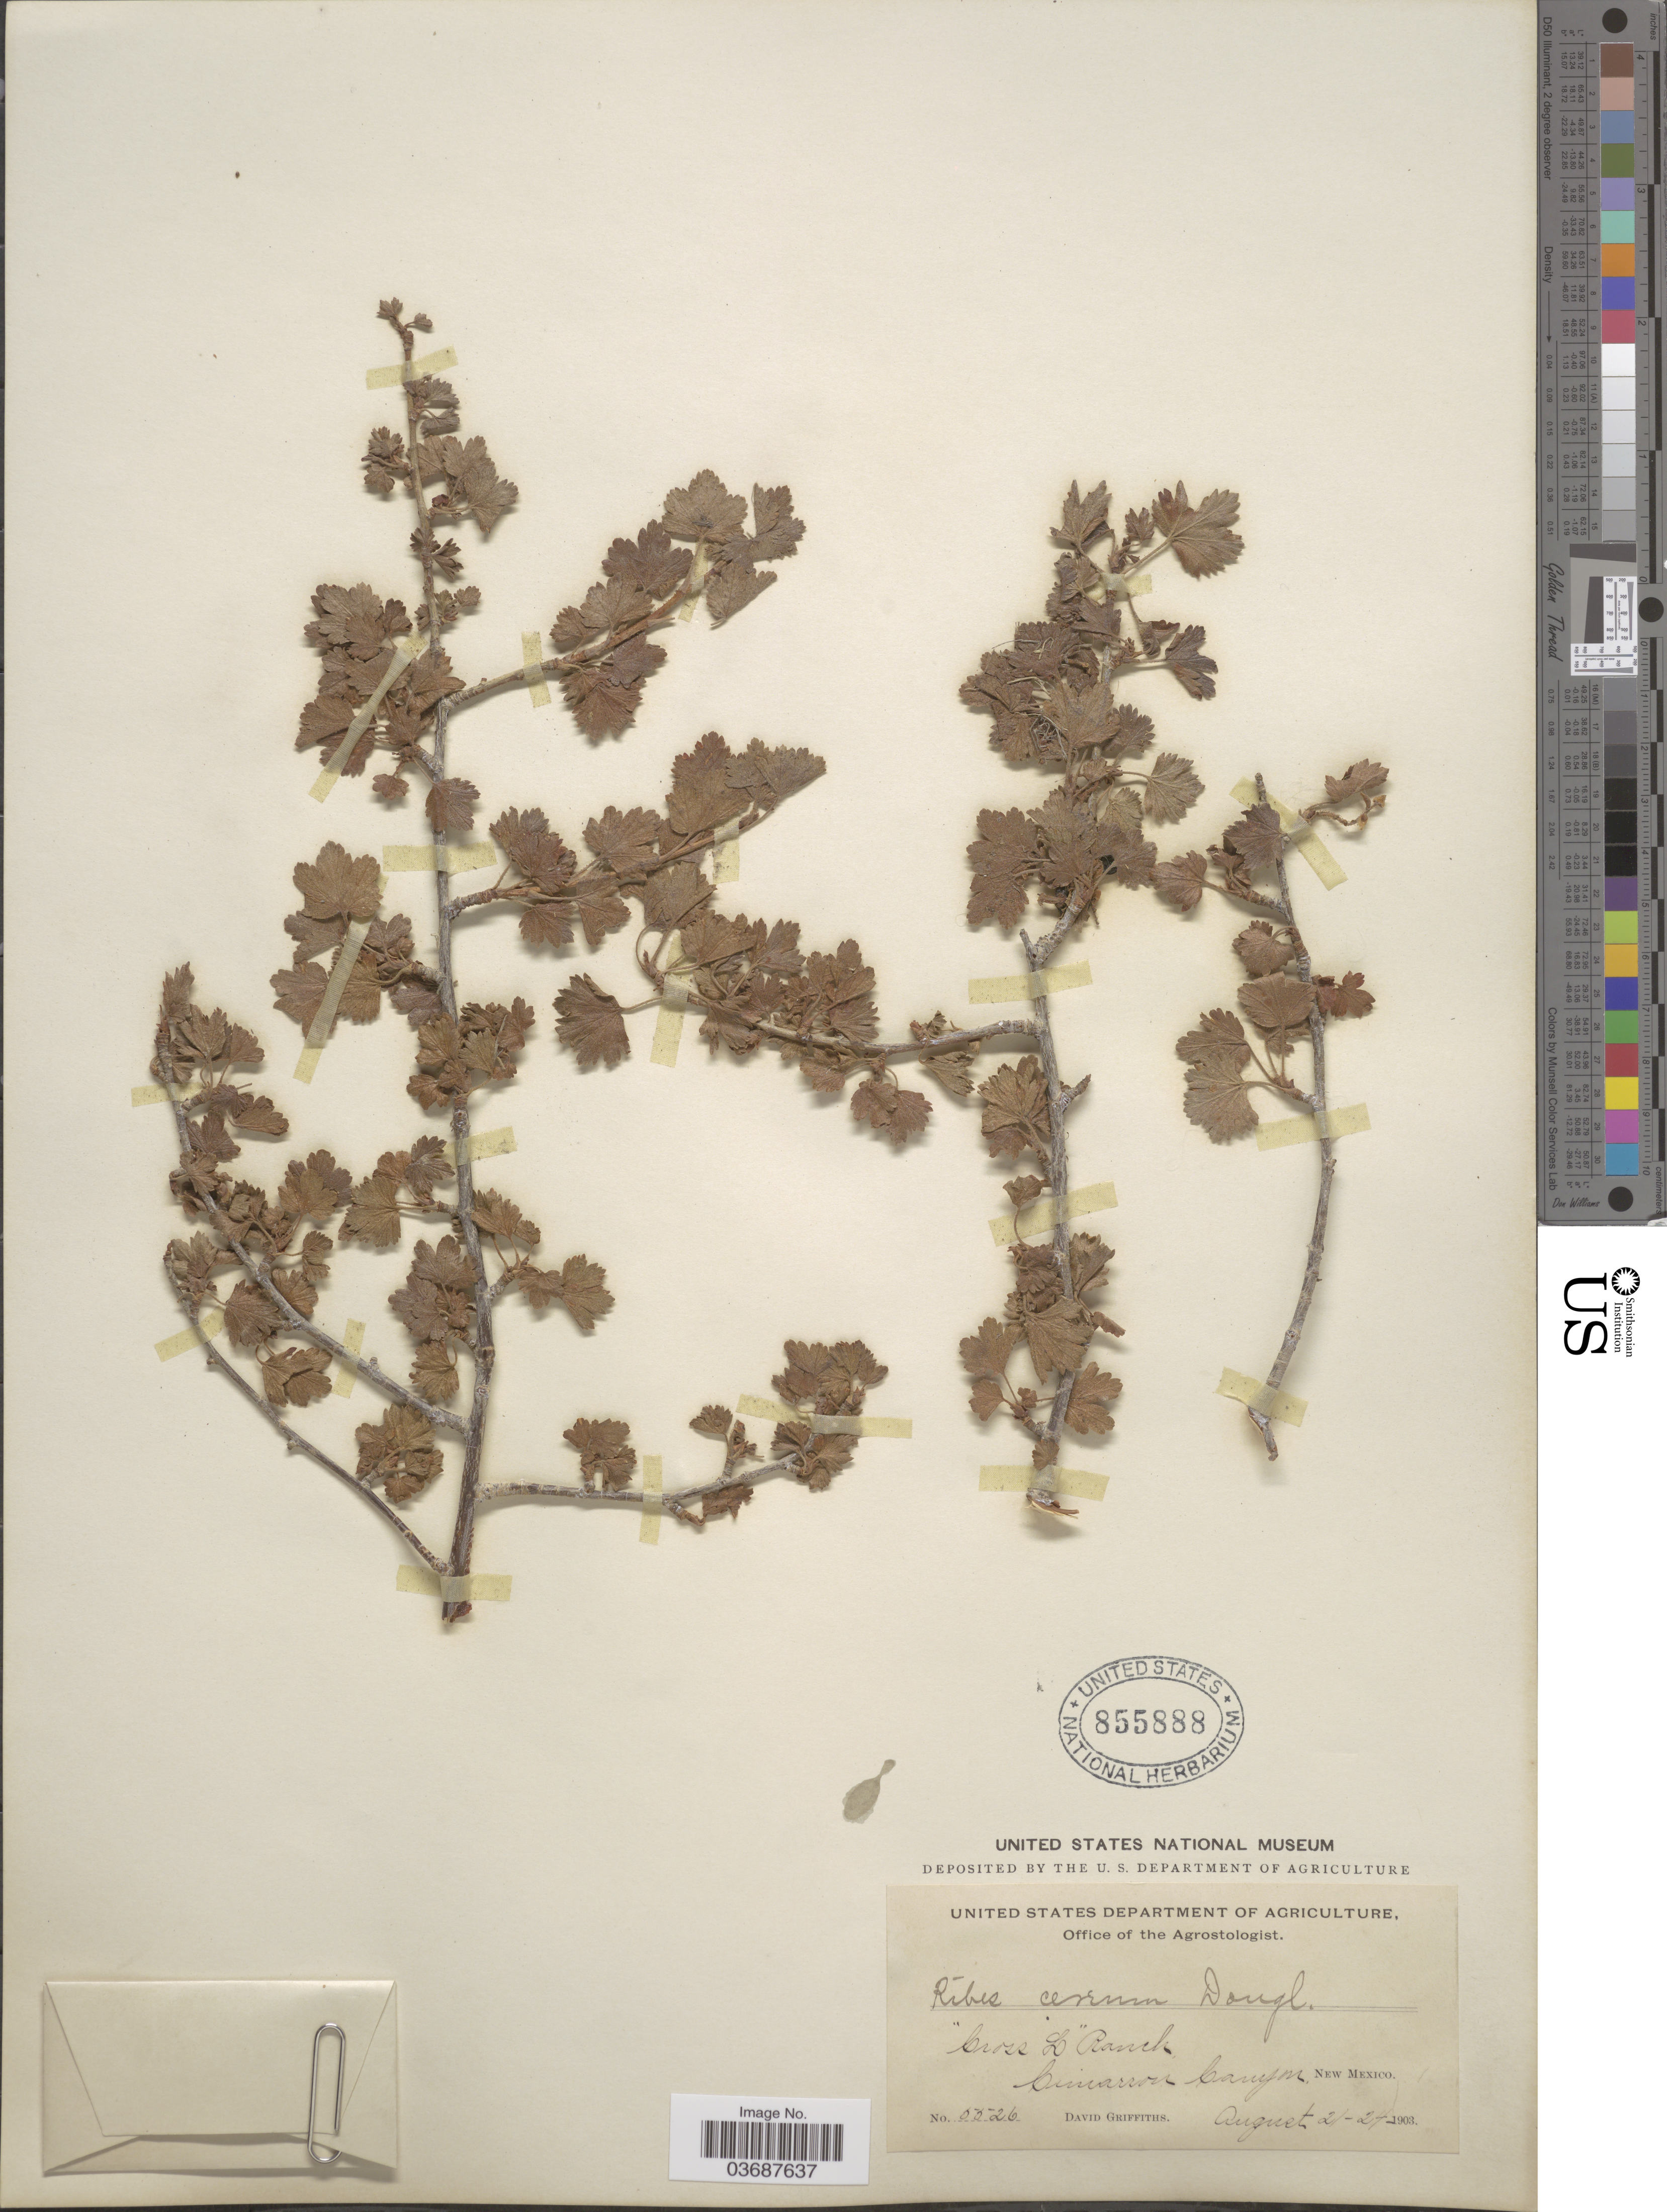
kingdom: Plantae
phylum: Tracheophyta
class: Magnoliopsida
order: Saxifragales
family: Grossulariaceae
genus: Ribes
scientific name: Ribes inebrians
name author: Lindl.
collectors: D. Griffiths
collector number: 5526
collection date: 1903-08-21/1903-08-24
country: United States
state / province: New Mexico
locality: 'Cross L' Ranch. Cimarron Canyon.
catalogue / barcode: US 855888